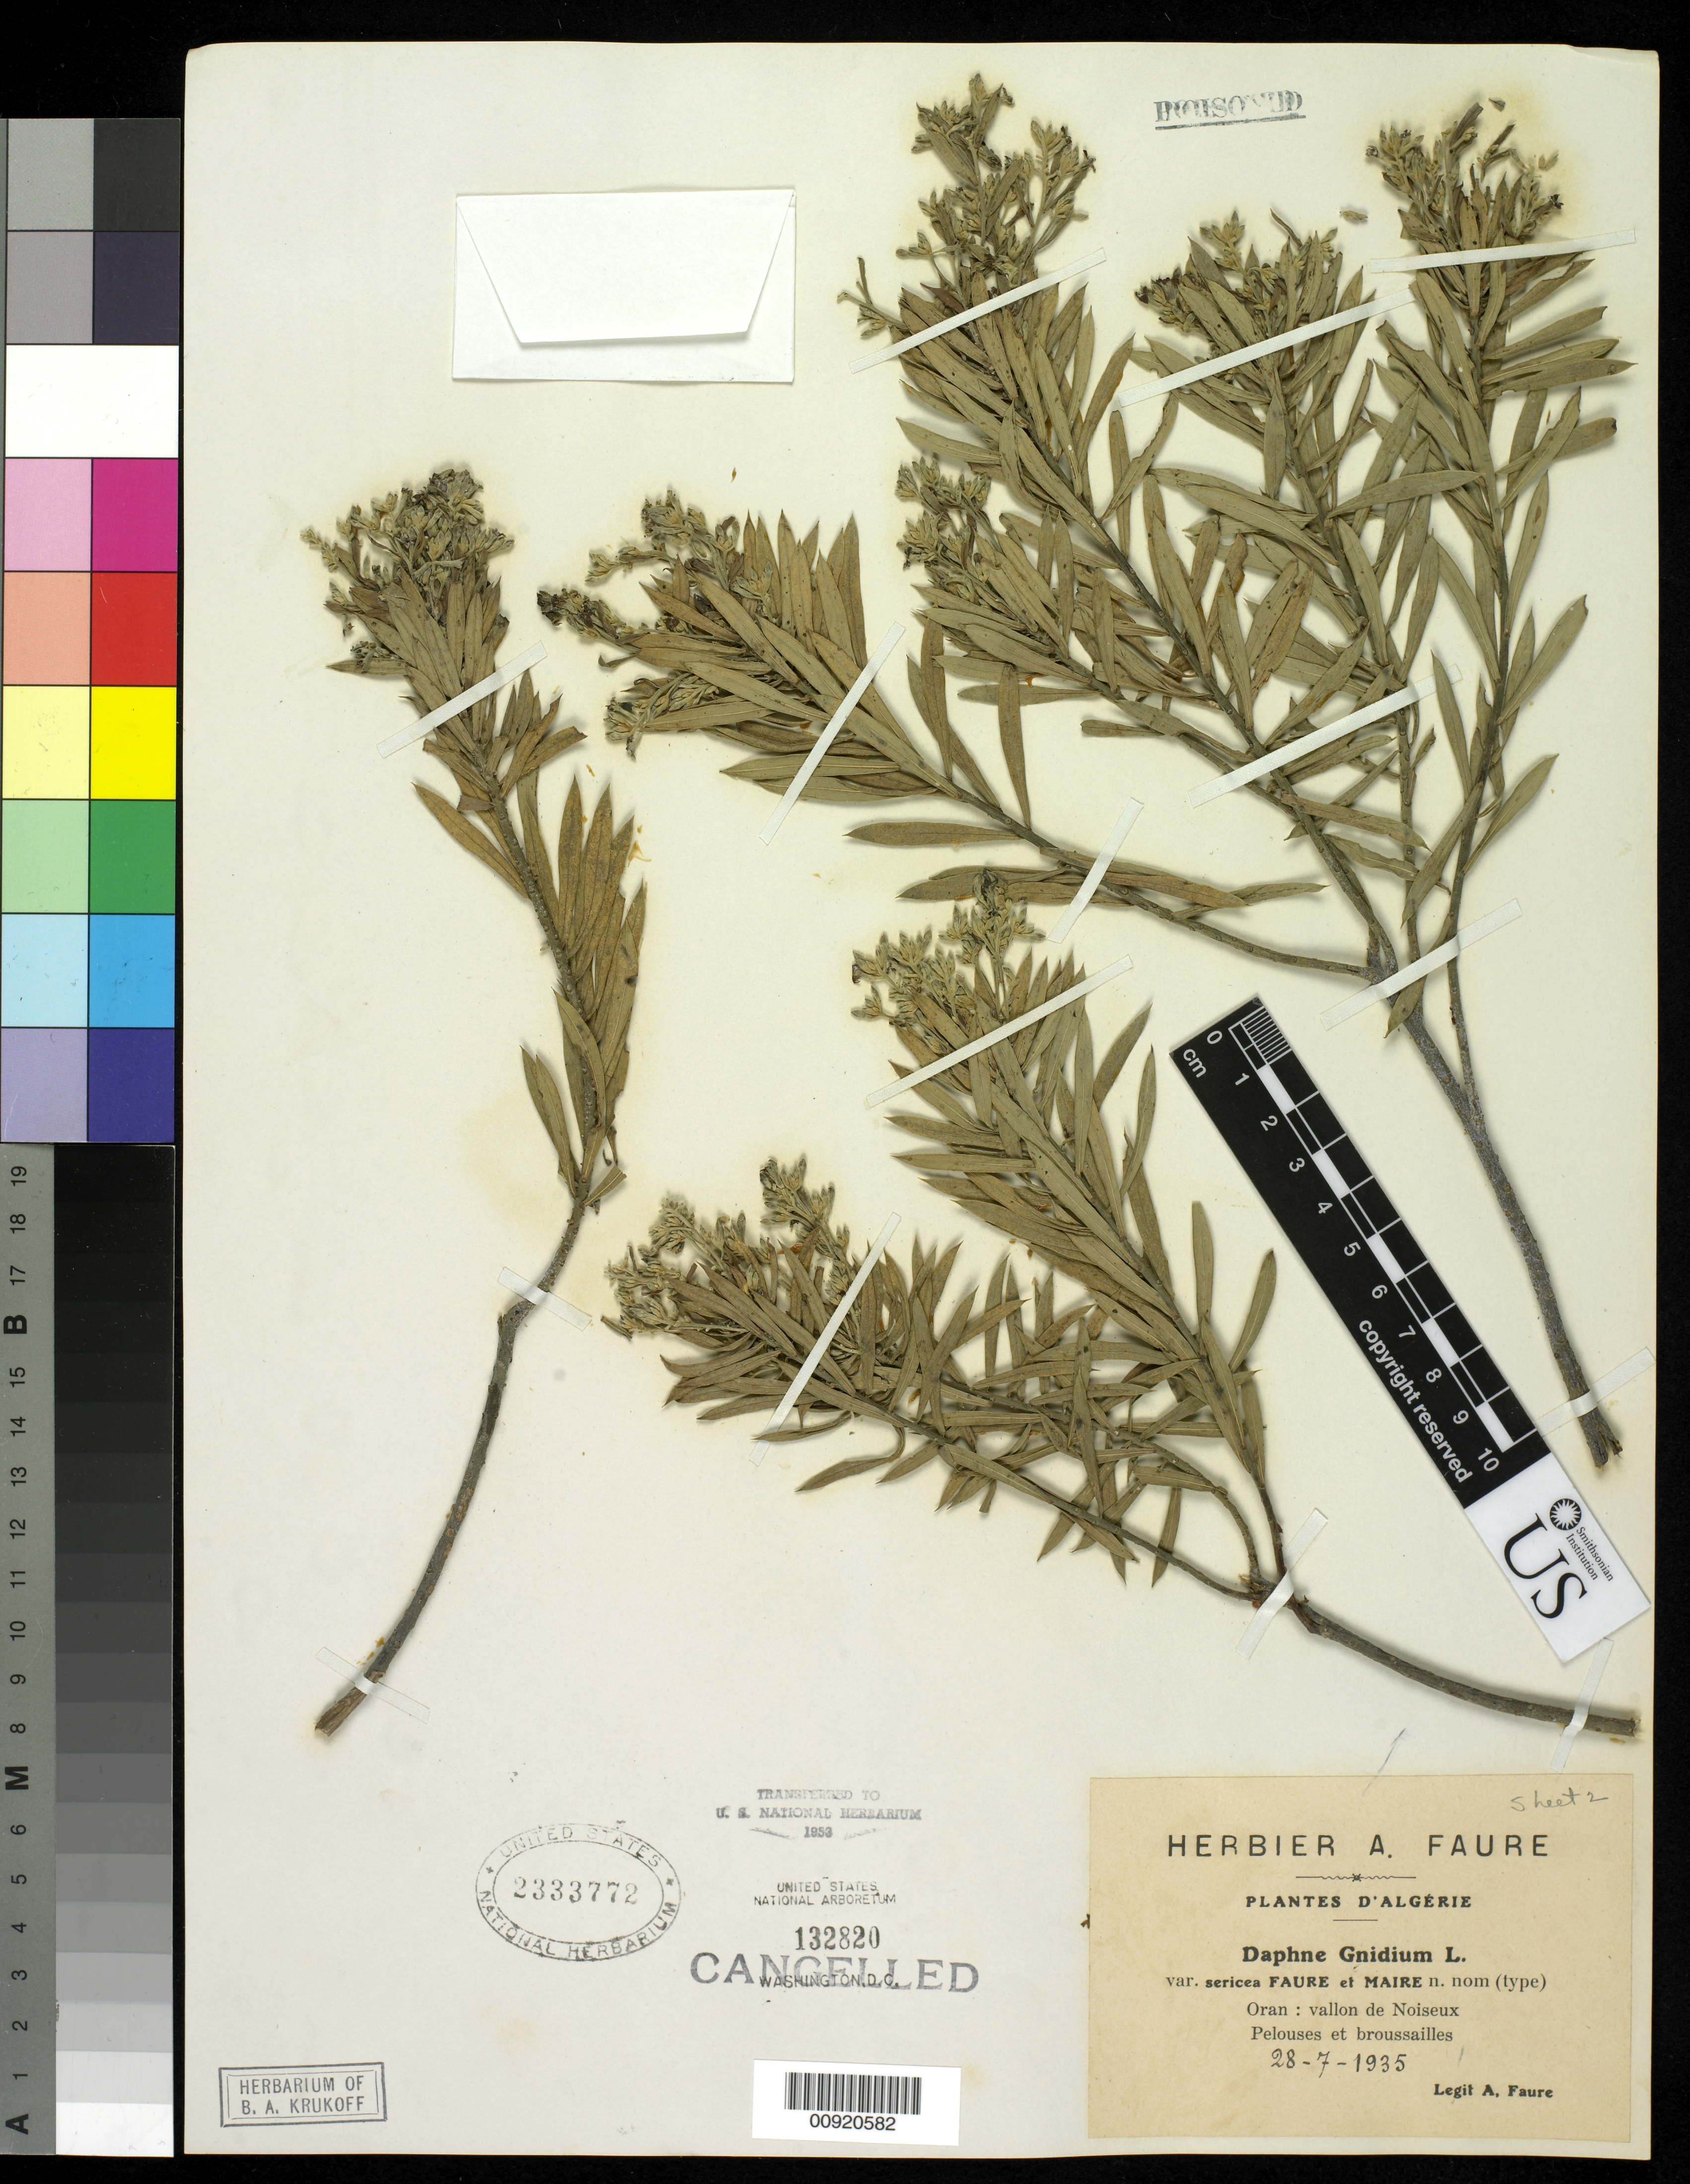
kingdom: Plantae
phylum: Tracheophyta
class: Magnoliopsida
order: Malvales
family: Thymelaeaceae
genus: Daphne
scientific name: Daphne gnidium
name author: L.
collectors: A. Faure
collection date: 1935-07-28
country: Algeria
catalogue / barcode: US 2333772